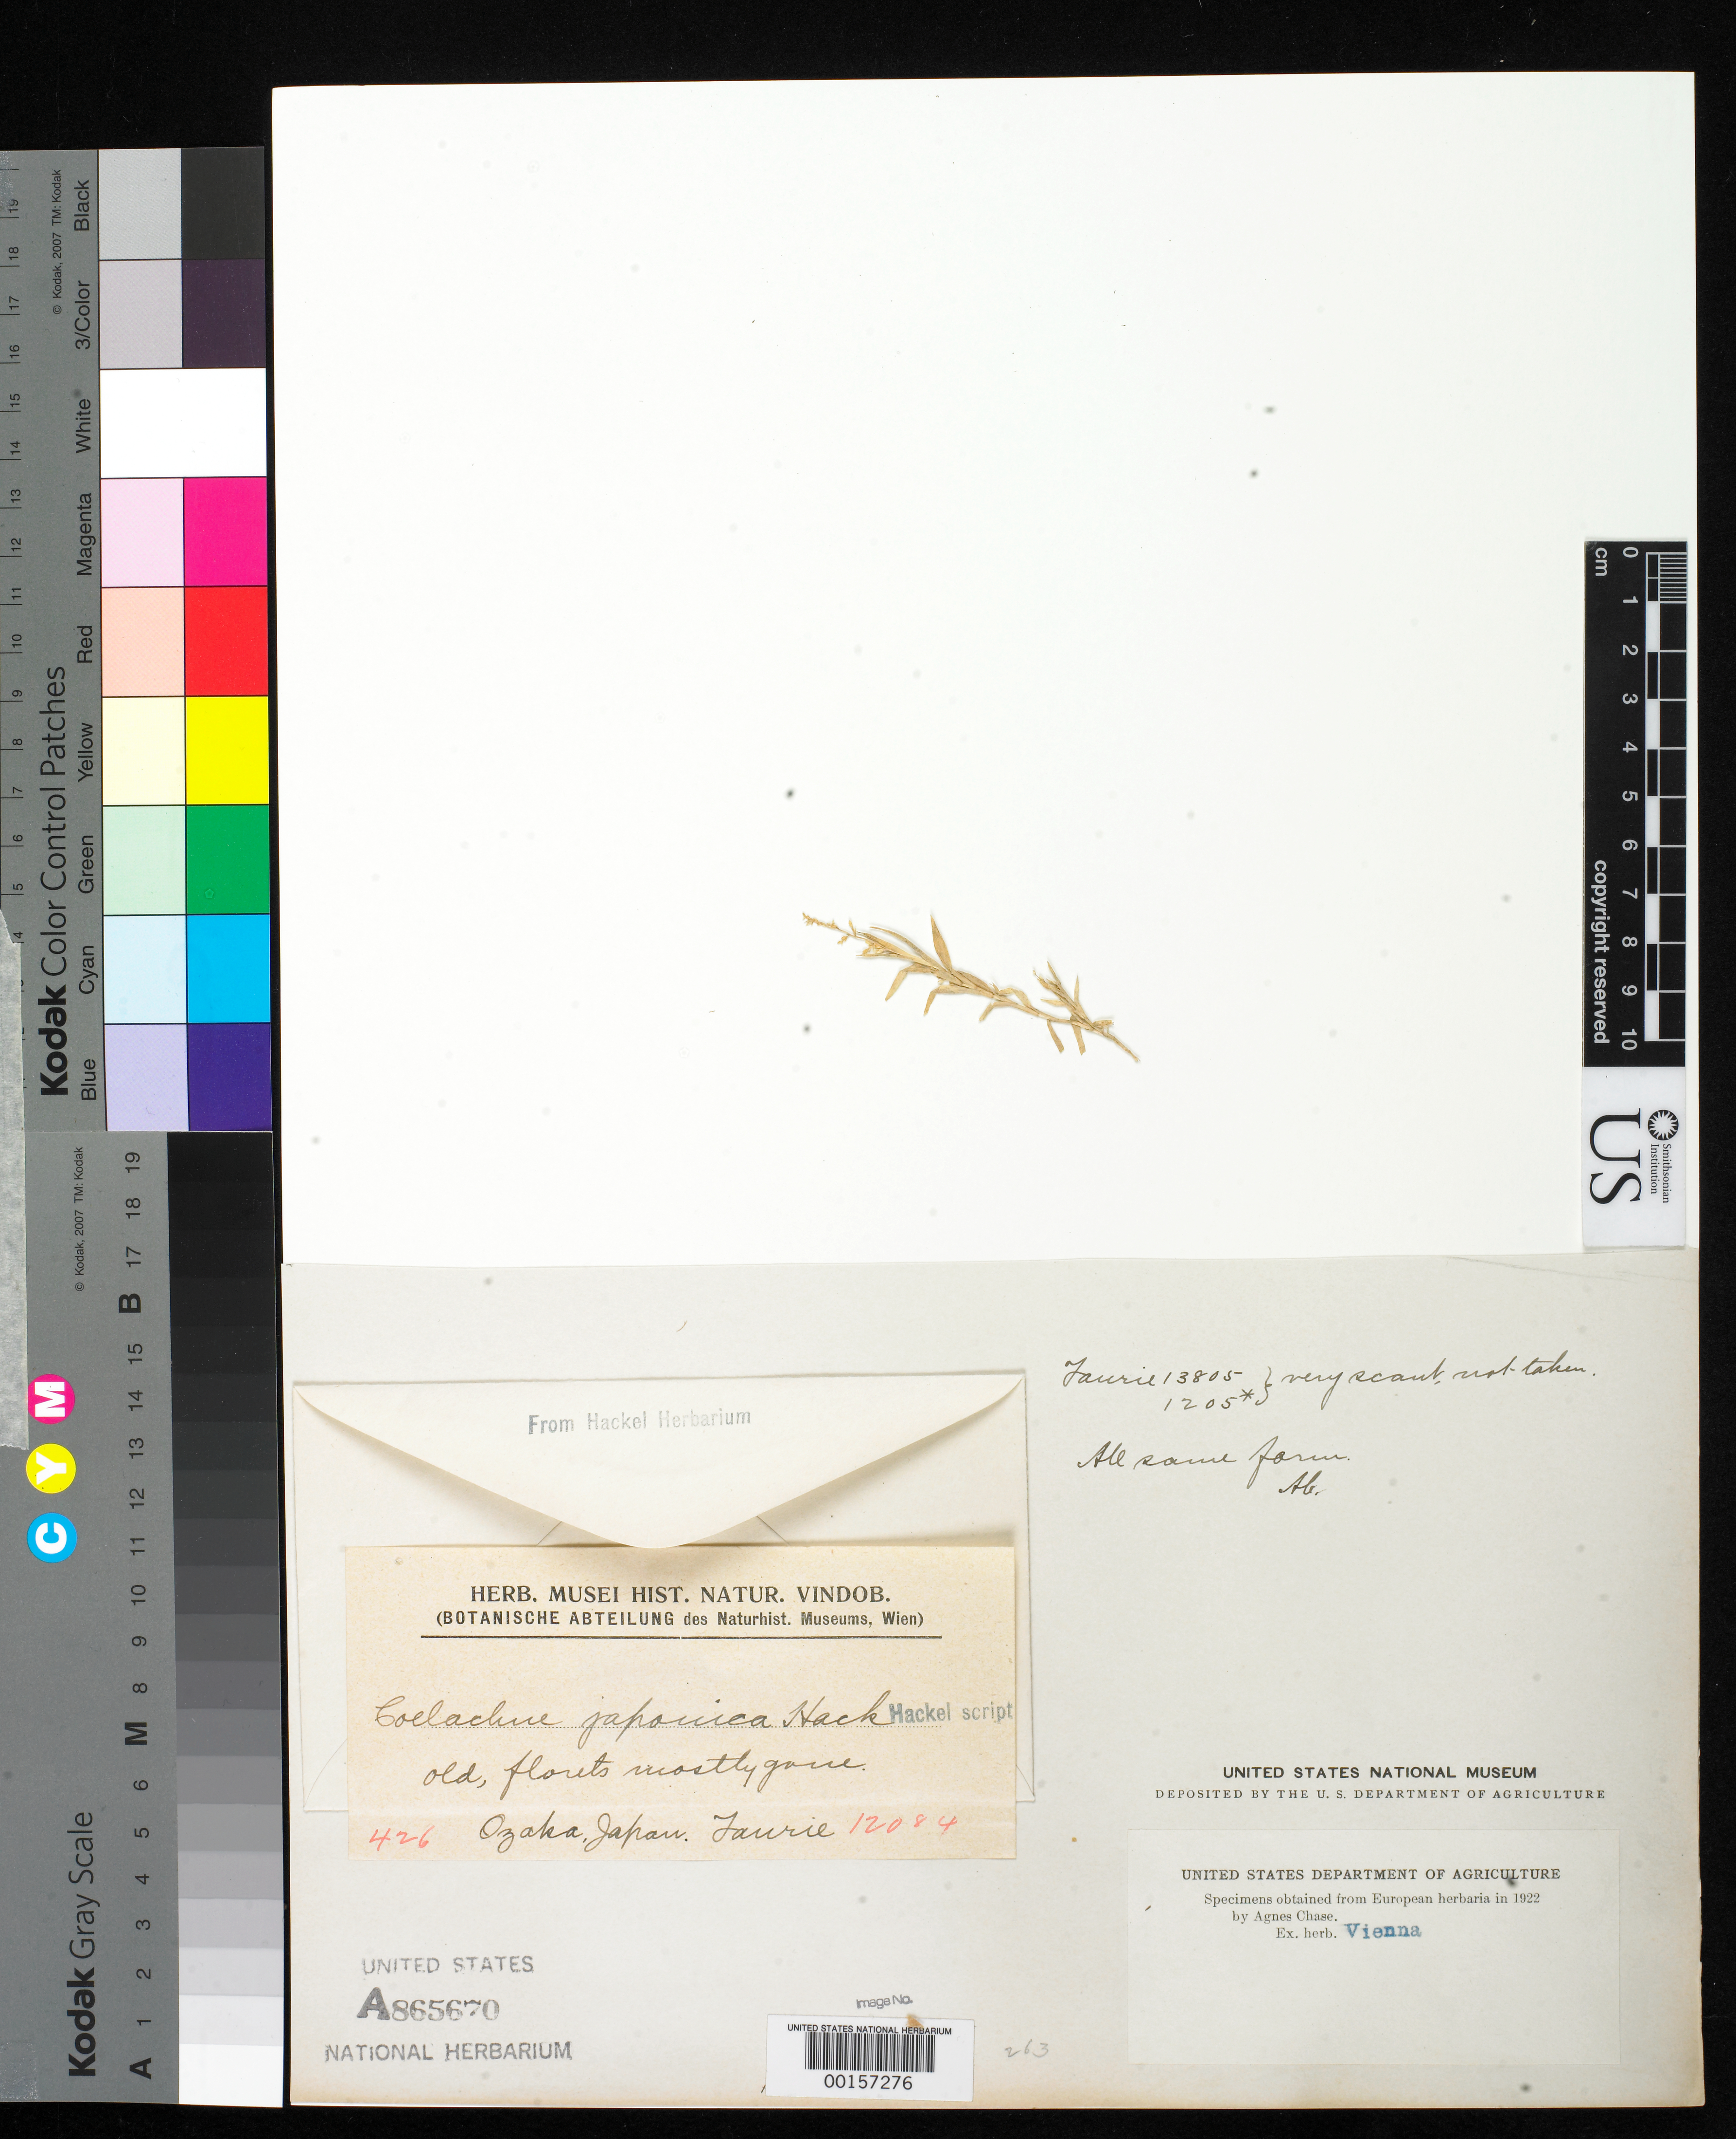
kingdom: Plantae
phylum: Tracheophyta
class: Liliopsida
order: Poales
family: Poaceae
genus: Coelachne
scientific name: Coelachne japonica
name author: Hack.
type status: Type Fragment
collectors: U. Faurie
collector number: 12084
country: Japan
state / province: Osaka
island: Honshu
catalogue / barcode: US 865670A